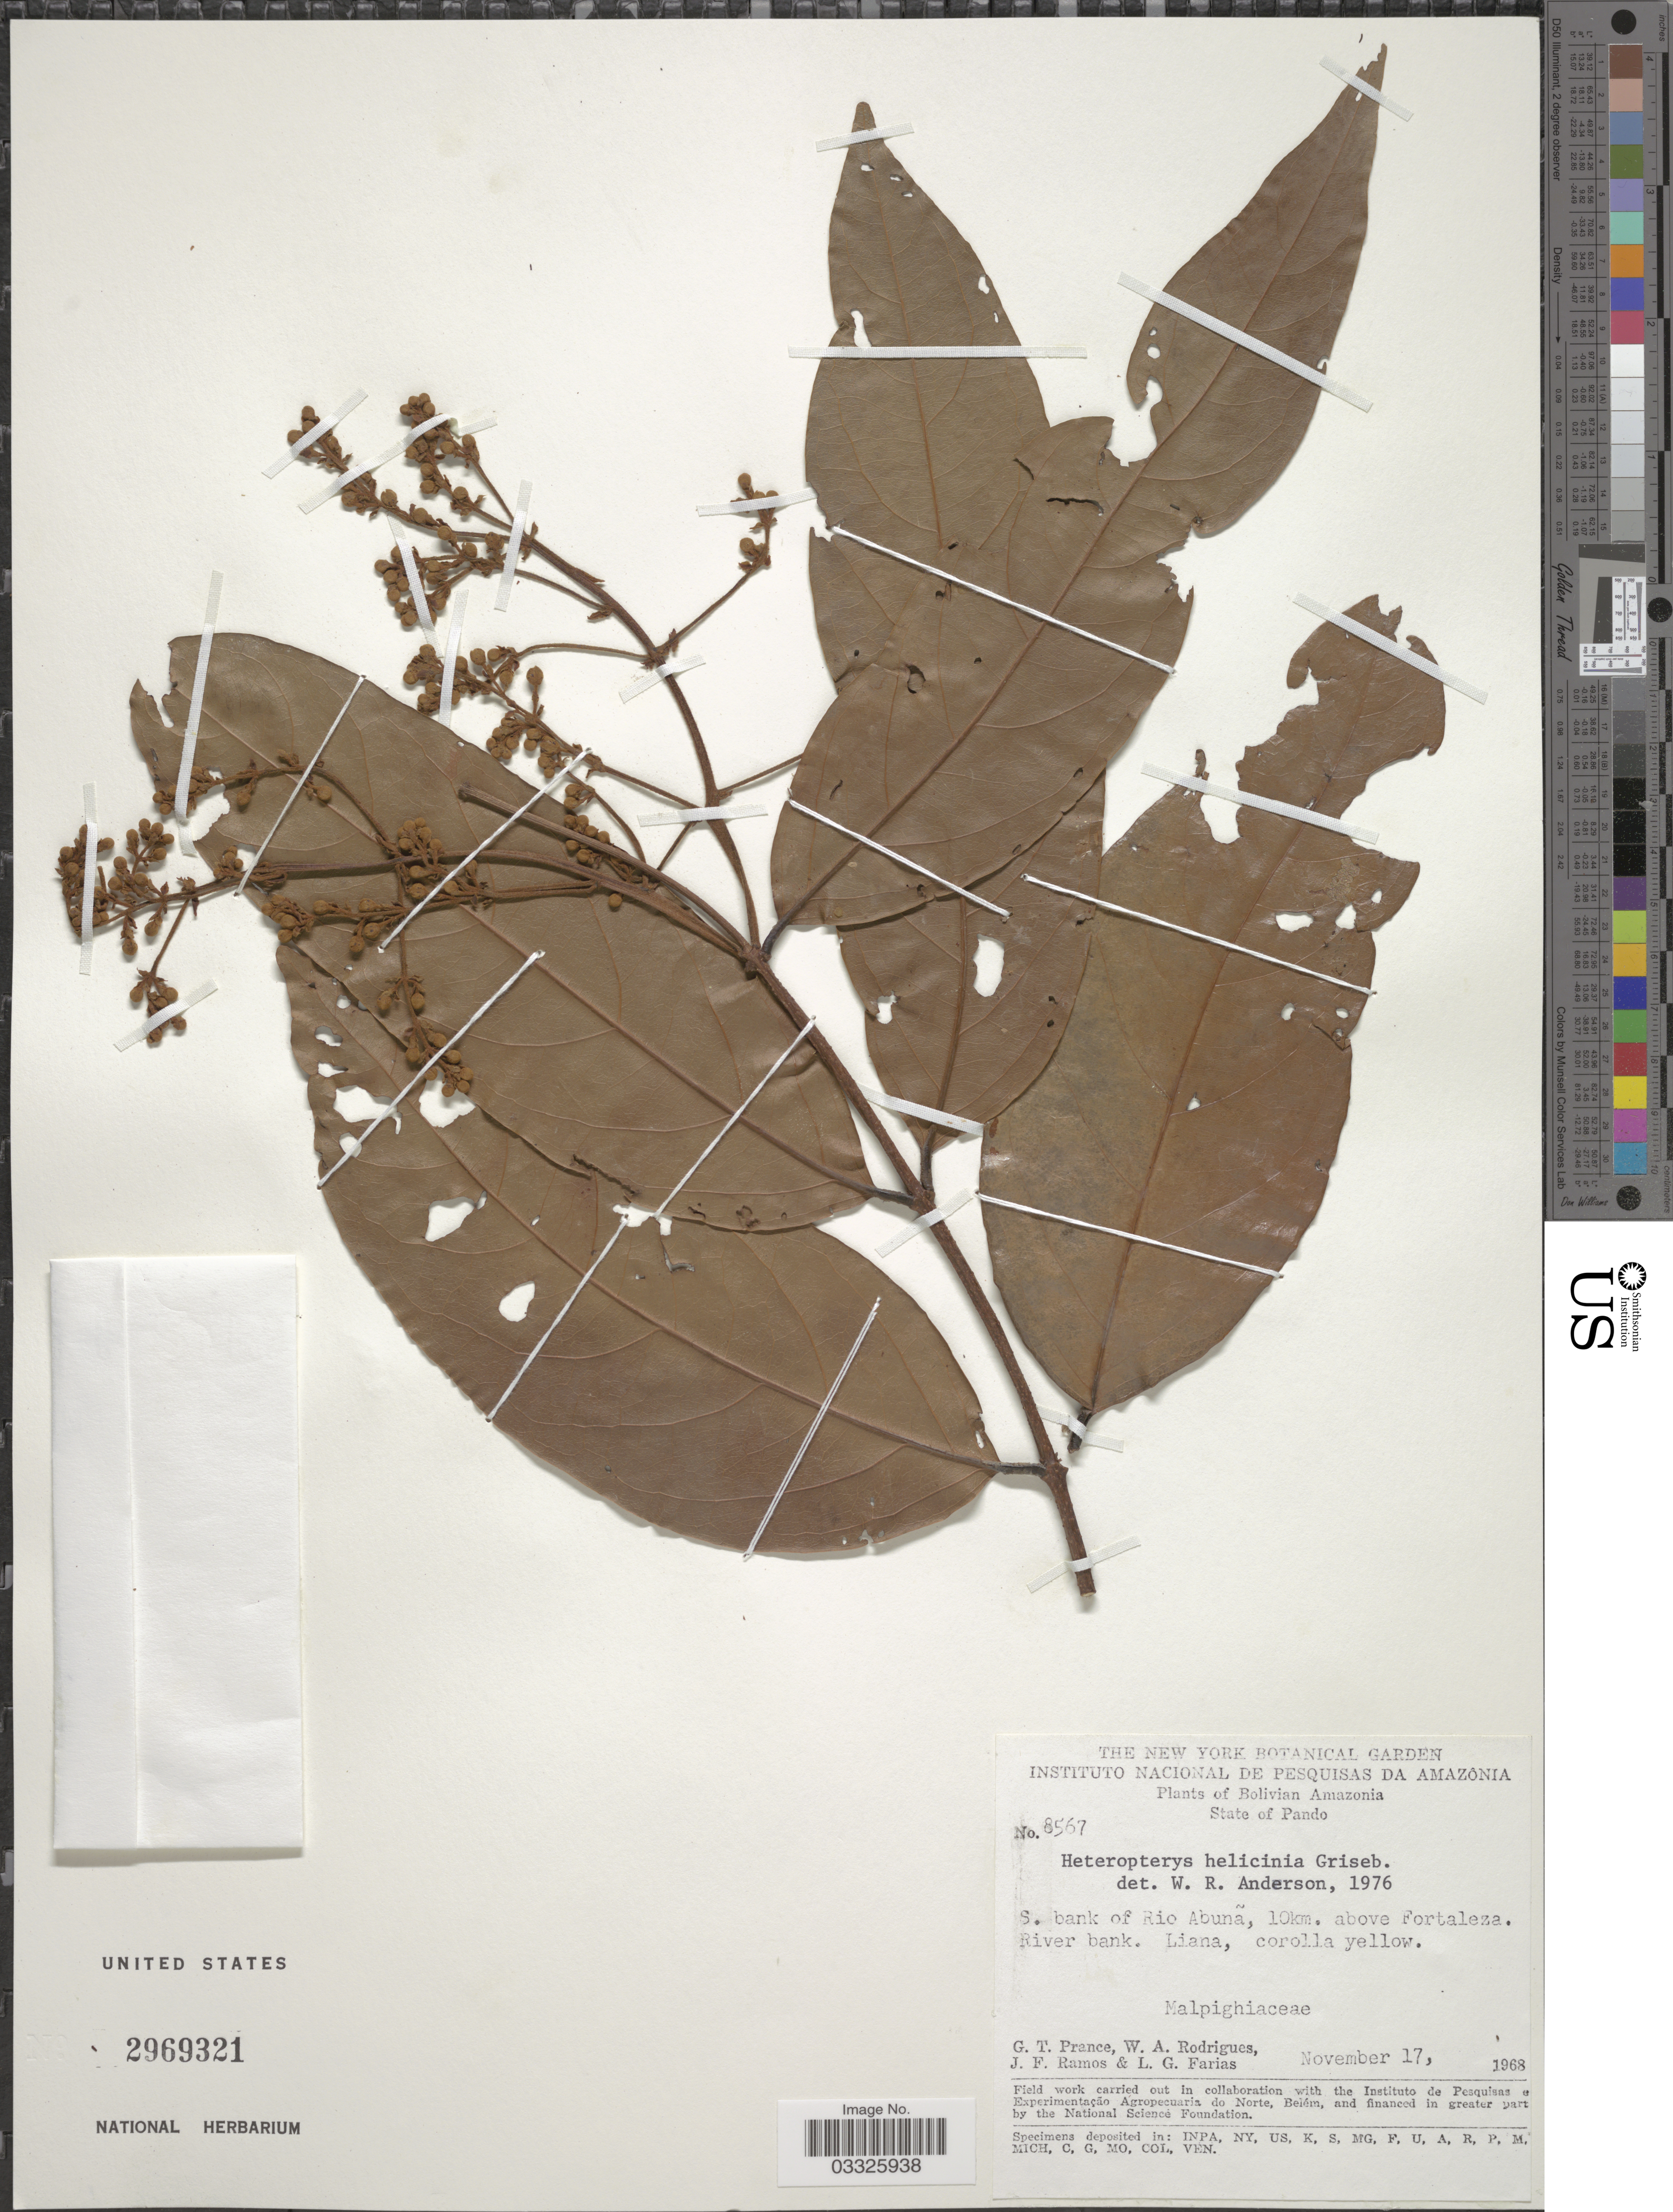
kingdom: Plantae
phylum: Tracheophyta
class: Magnoliopsida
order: Malpighiales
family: Malpighiaceae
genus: Heteropterys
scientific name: Heteropterys helicina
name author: Griseb.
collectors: G. T. Prance, W. A. Rodrigues, J. F. Ramos & L. G. Farias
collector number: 8567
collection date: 1968-11-17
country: Bolivia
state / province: Pando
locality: Bolivian Amazonia. S. bank of Rio Abuña, 10 km. above Fortaleza. River bank.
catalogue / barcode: US 2969321